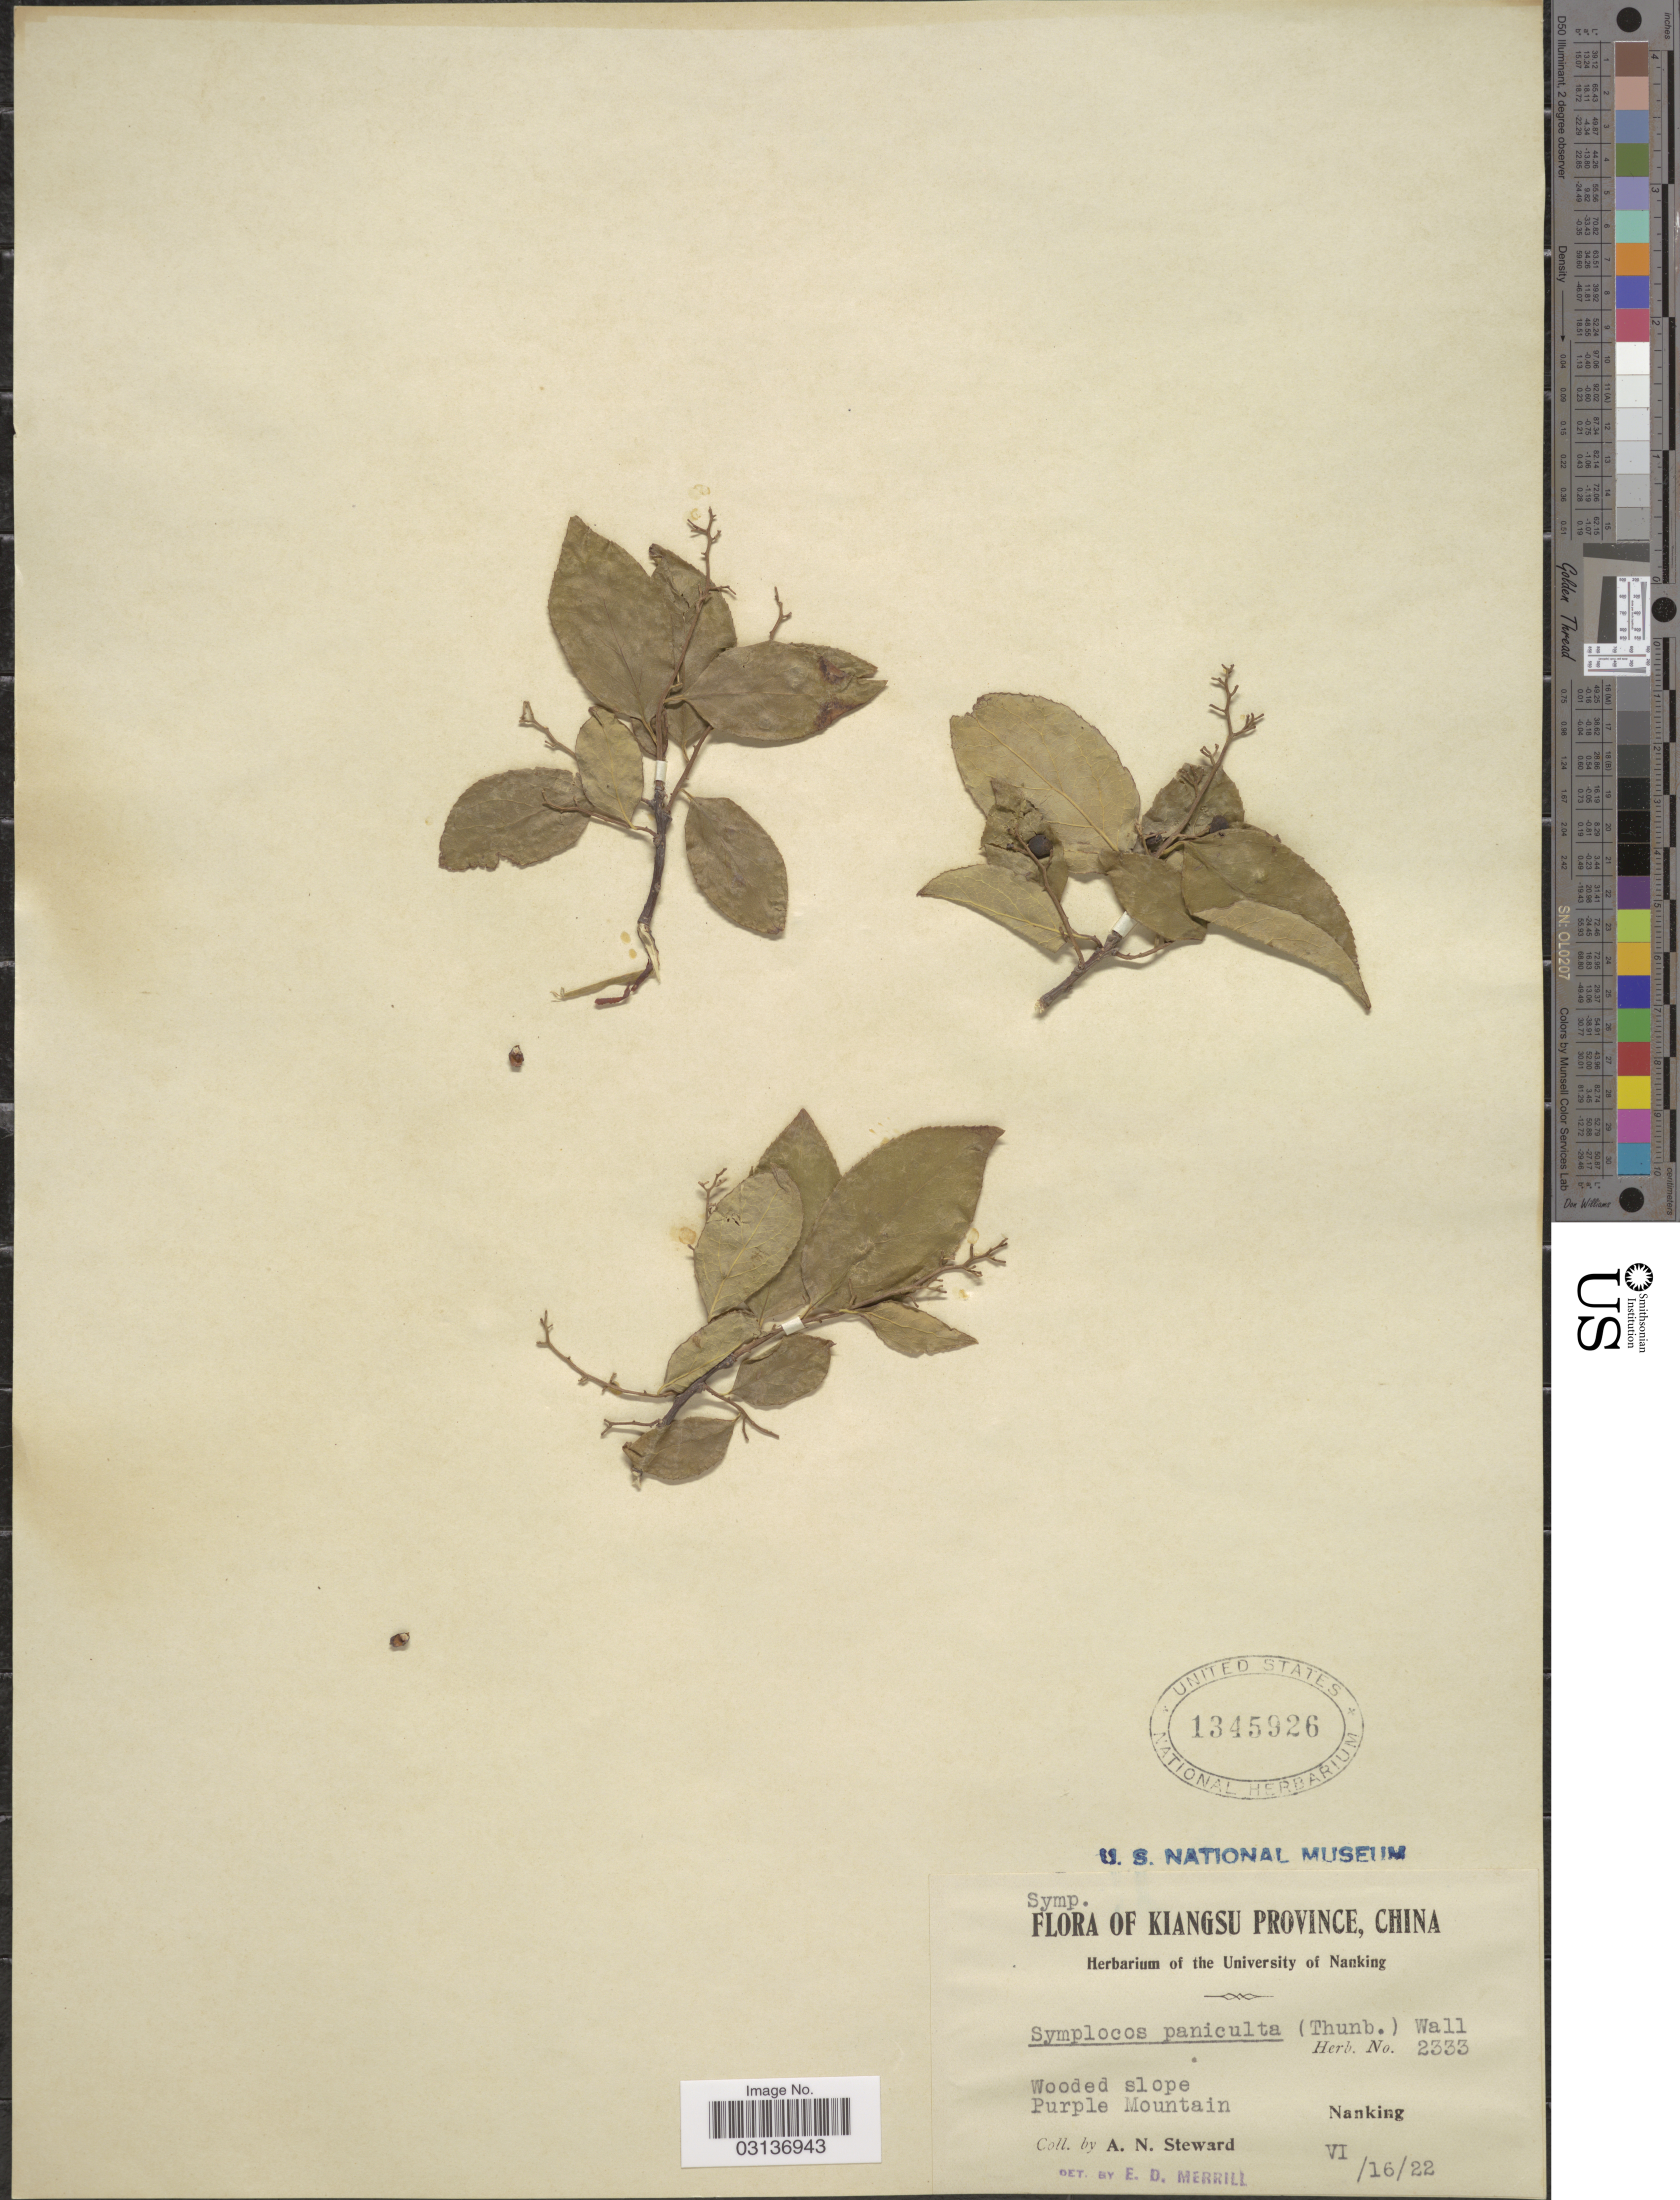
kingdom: Plantae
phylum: Tracheophyta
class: Magnoliopsida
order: Ericales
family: Symplocaceae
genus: Symplocos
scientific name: Symplocos paniculata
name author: Miq.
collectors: A. N. Steward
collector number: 2333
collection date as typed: Transcribed d/m/y: 16/6/22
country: China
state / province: Jiangsu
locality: Kiangsu Province. Wooded slope. Purple Mountain. Nanking.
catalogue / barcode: US 1345926